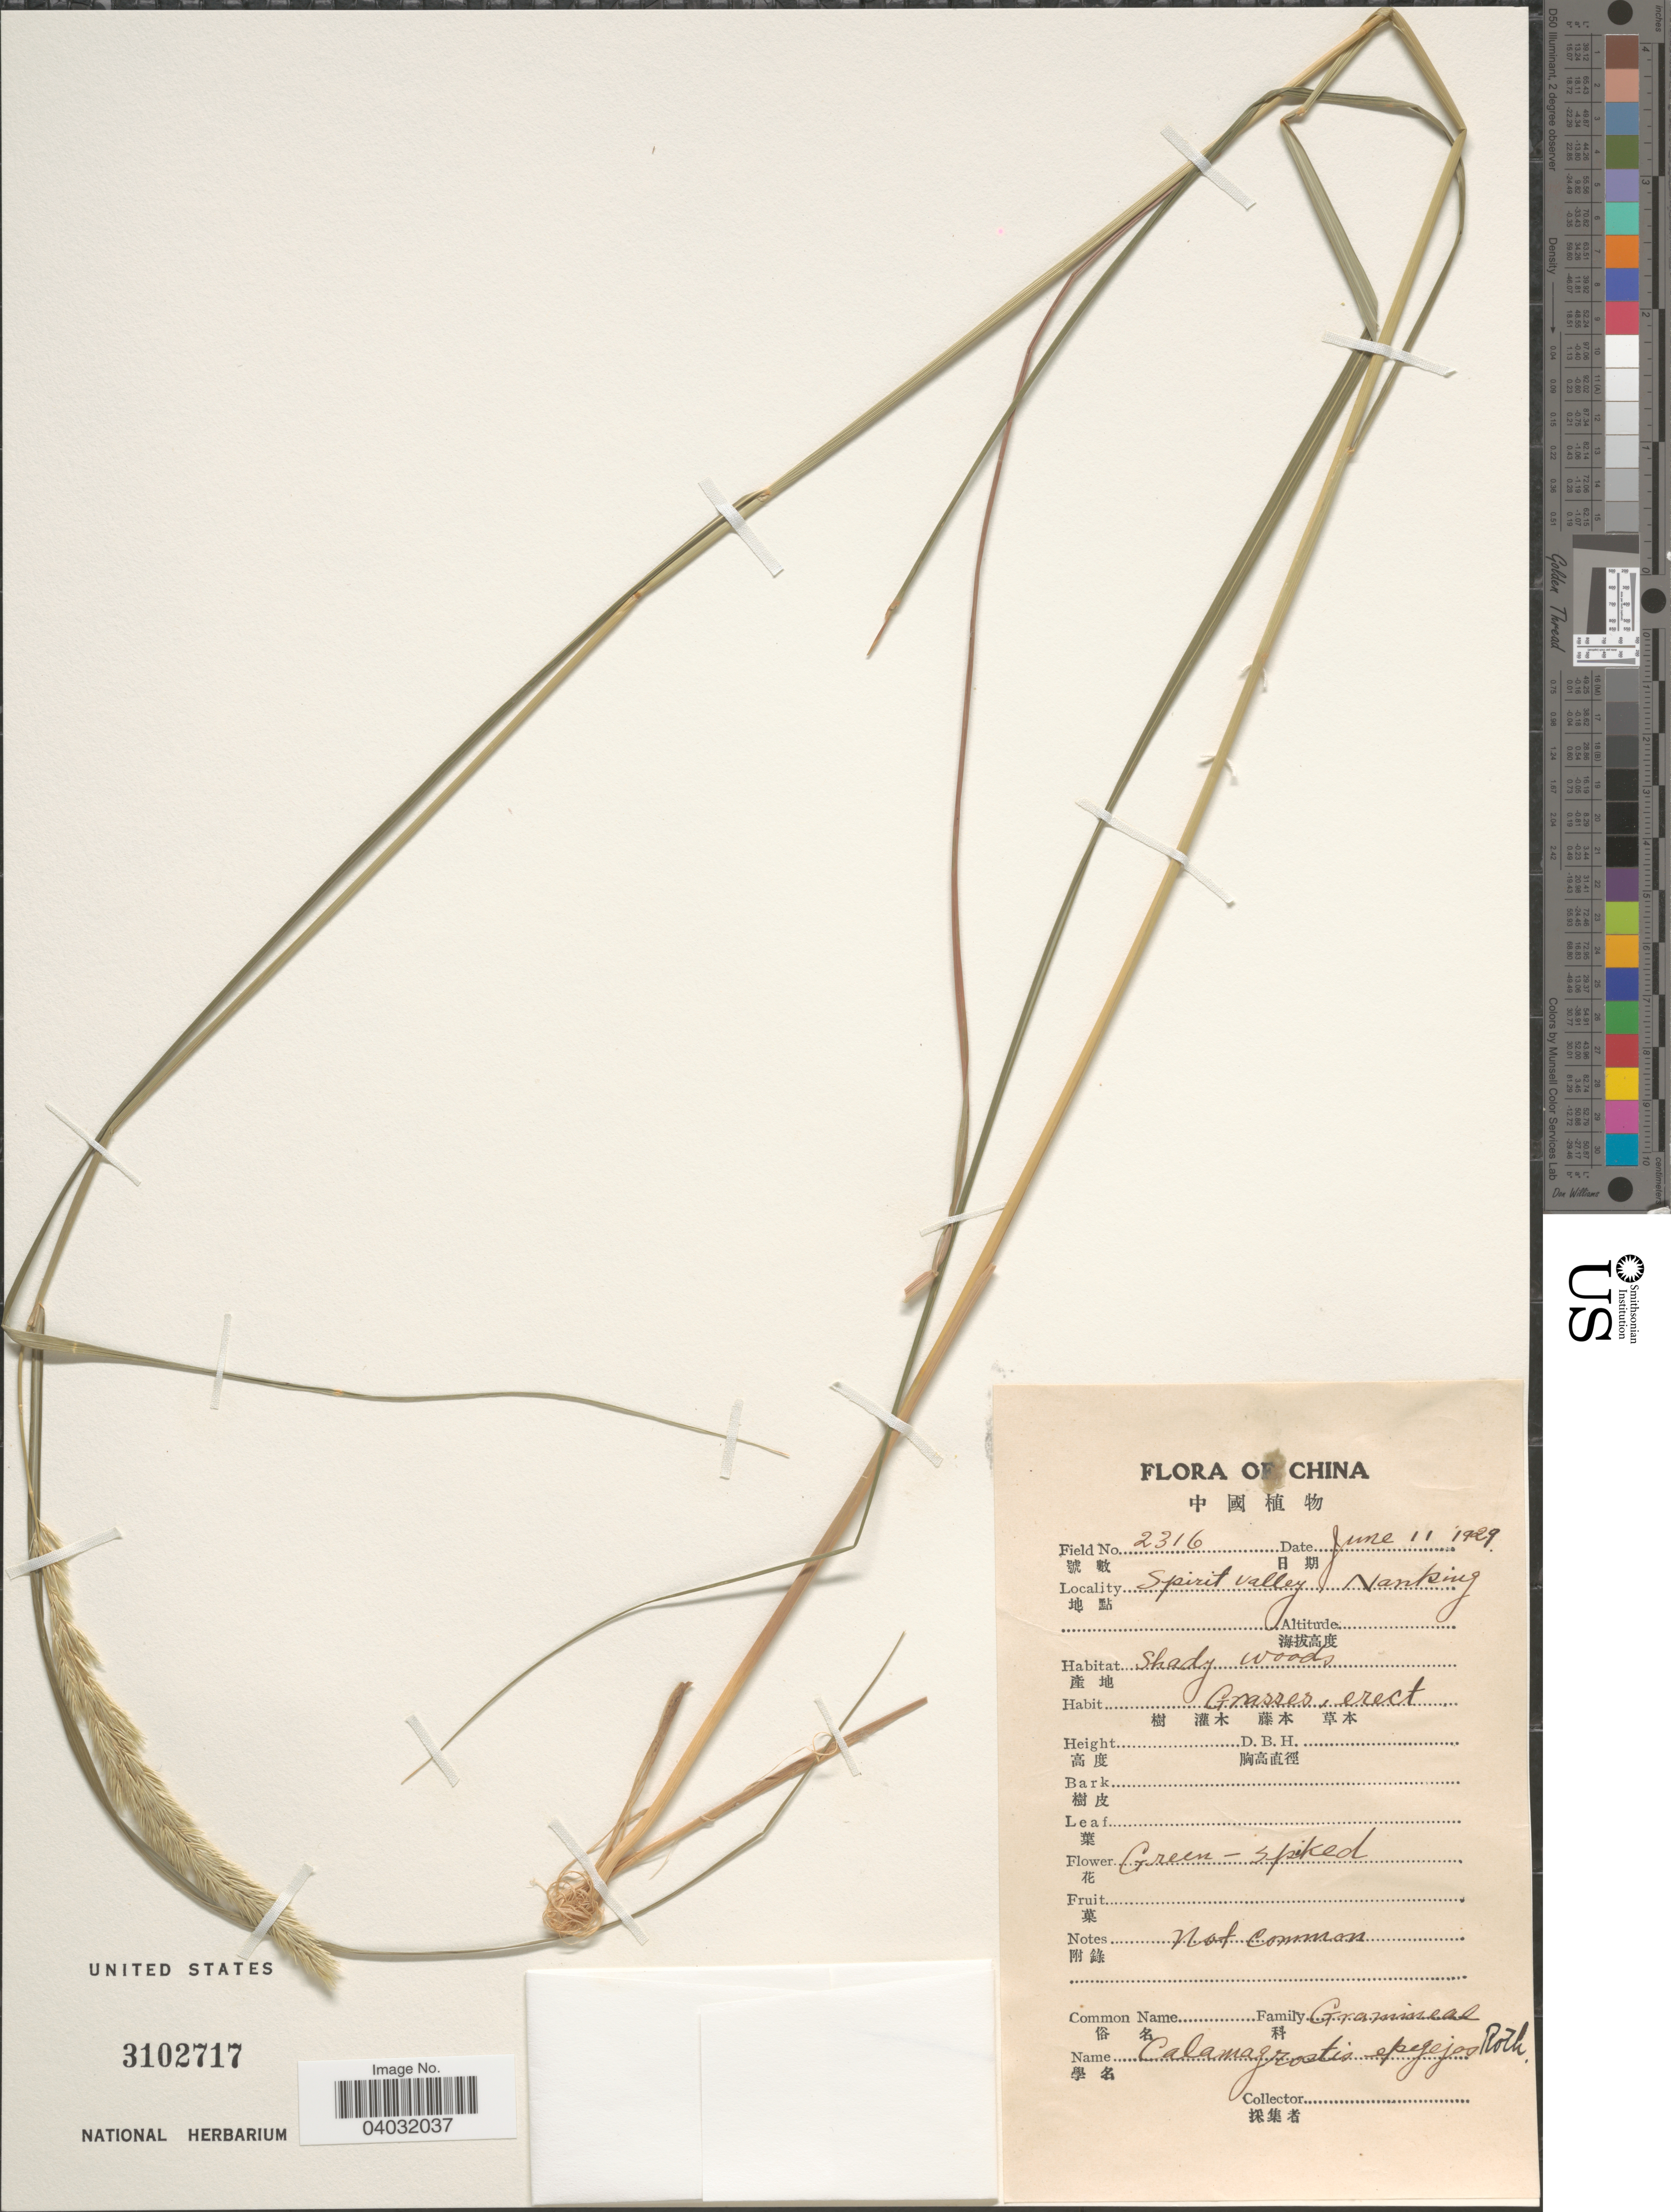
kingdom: Plantae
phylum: Tracheophyta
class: Liliopsida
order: Poales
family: Poaceae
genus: Calamagrostis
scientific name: Calamagrostis epigeios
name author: (L.) Roth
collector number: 2316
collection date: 1929-06-11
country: China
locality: Spirit Valley, Nanking.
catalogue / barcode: US 3102717